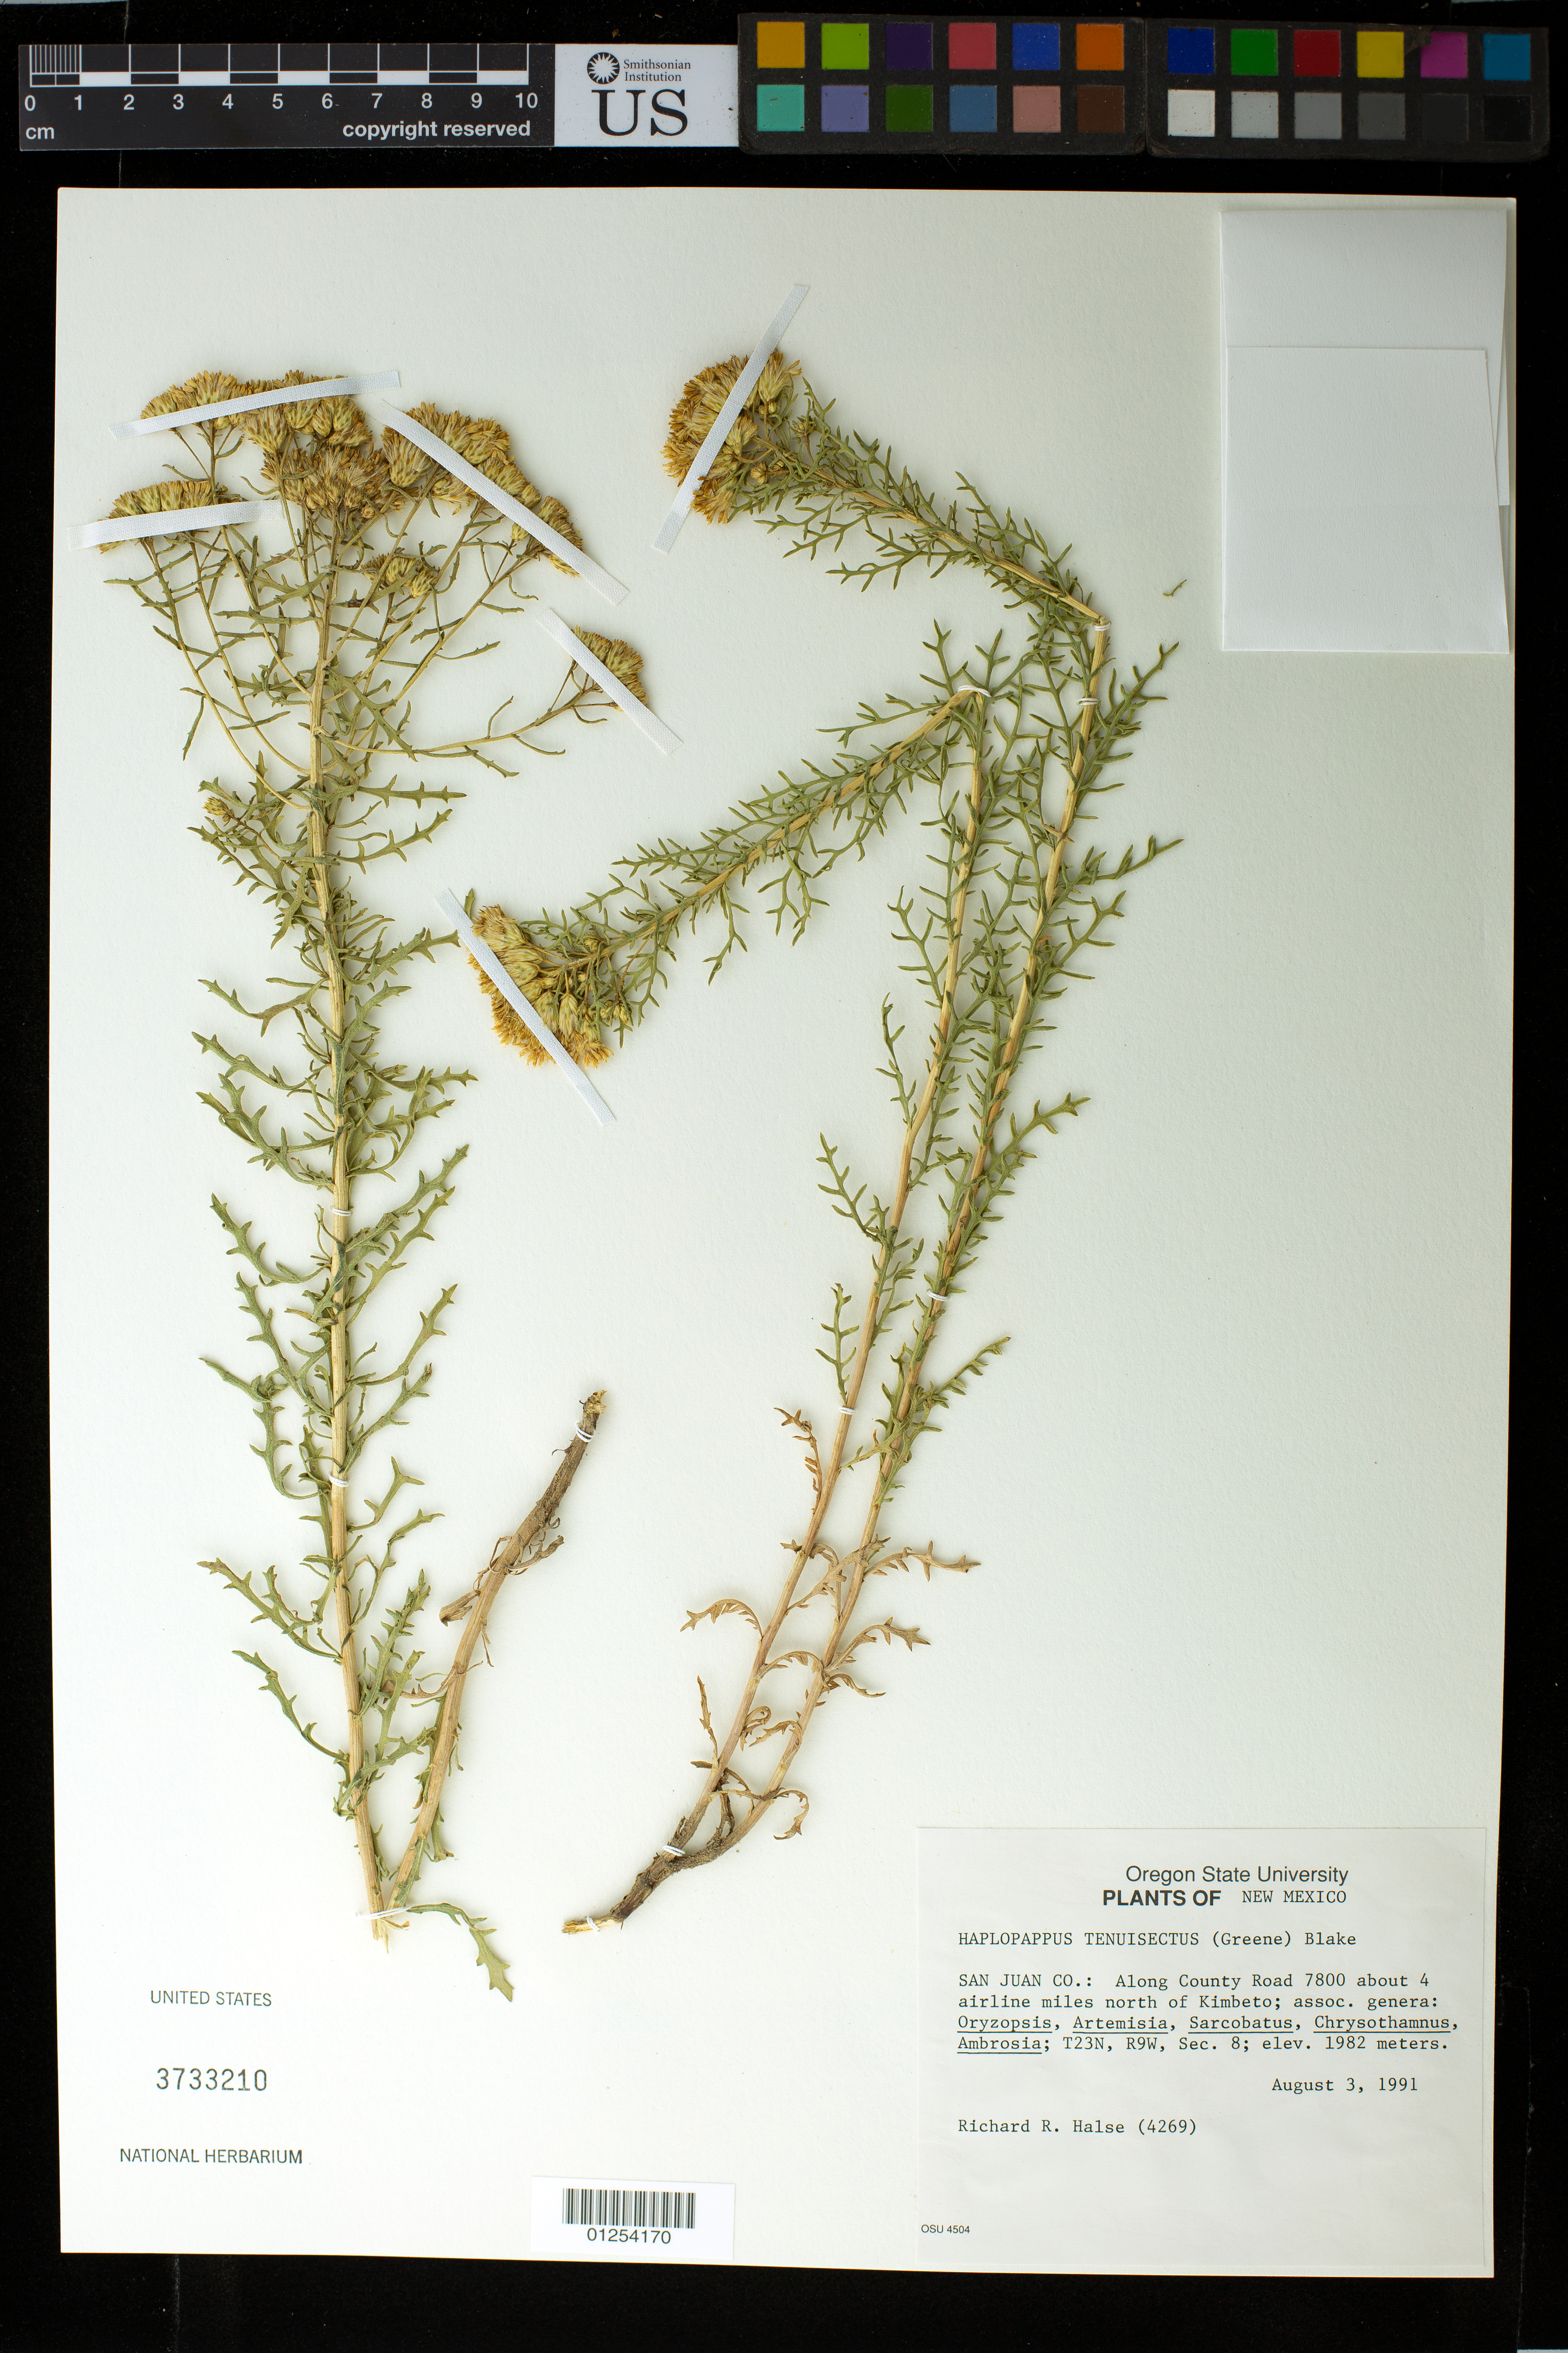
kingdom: Plantae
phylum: Tracheophyta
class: Magnoliopsida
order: Asterales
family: Asteraceae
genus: Haplopappus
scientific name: Haplopappus tenuisectus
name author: (Greene) S.F. Blake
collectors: R. Halse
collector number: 4269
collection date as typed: Aug 3 1991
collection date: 1991-08-03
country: United States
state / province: New Mexico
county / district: San Juan County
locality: Along County Road 7800 about 4 airline miles north of Kimbeto. T23N, R9W, Sec. 8.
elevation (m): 1982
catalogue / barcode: US 3733210